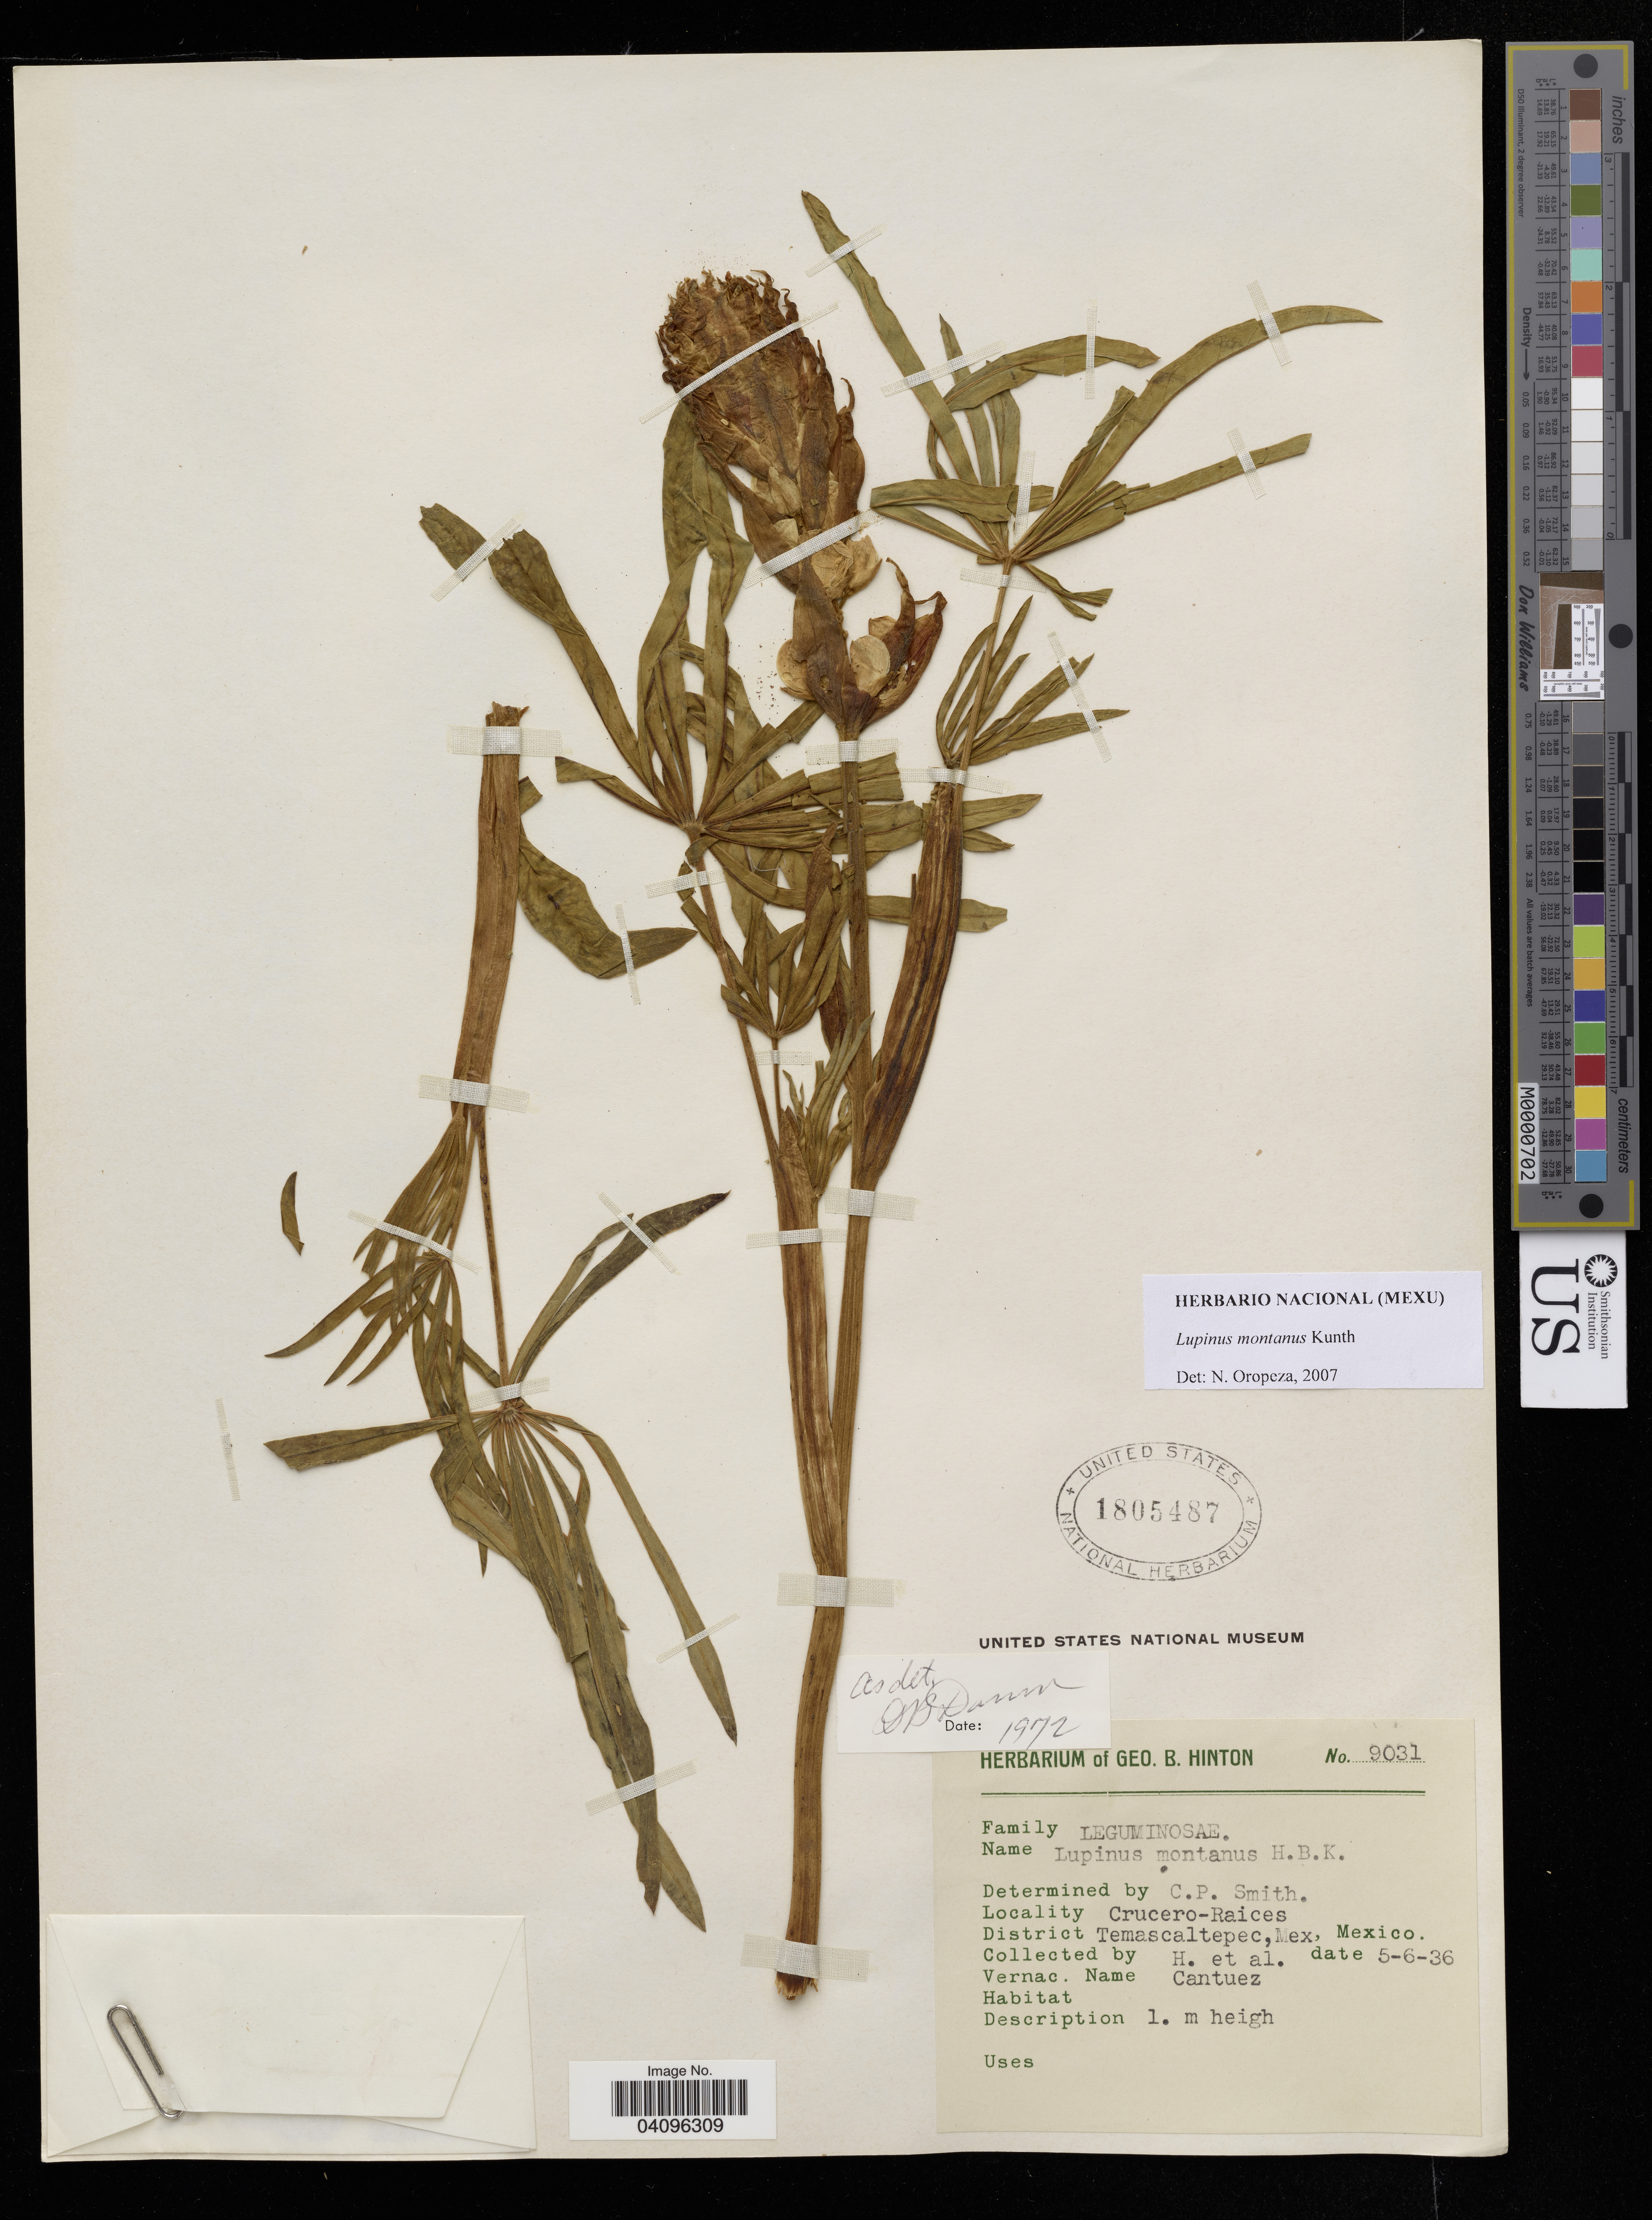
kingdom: Plantae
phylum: Tracheophyta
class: Magnoliopsida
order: Fabales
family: Fabaceae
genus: Lupinus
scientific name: Lupinus montanus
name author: Kunth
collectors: G. B. Hinton & et al.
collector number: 9031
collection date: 1936-06-05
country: Mexico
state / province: México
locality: Temascaltepec, Mex.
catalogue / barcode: US 1805487